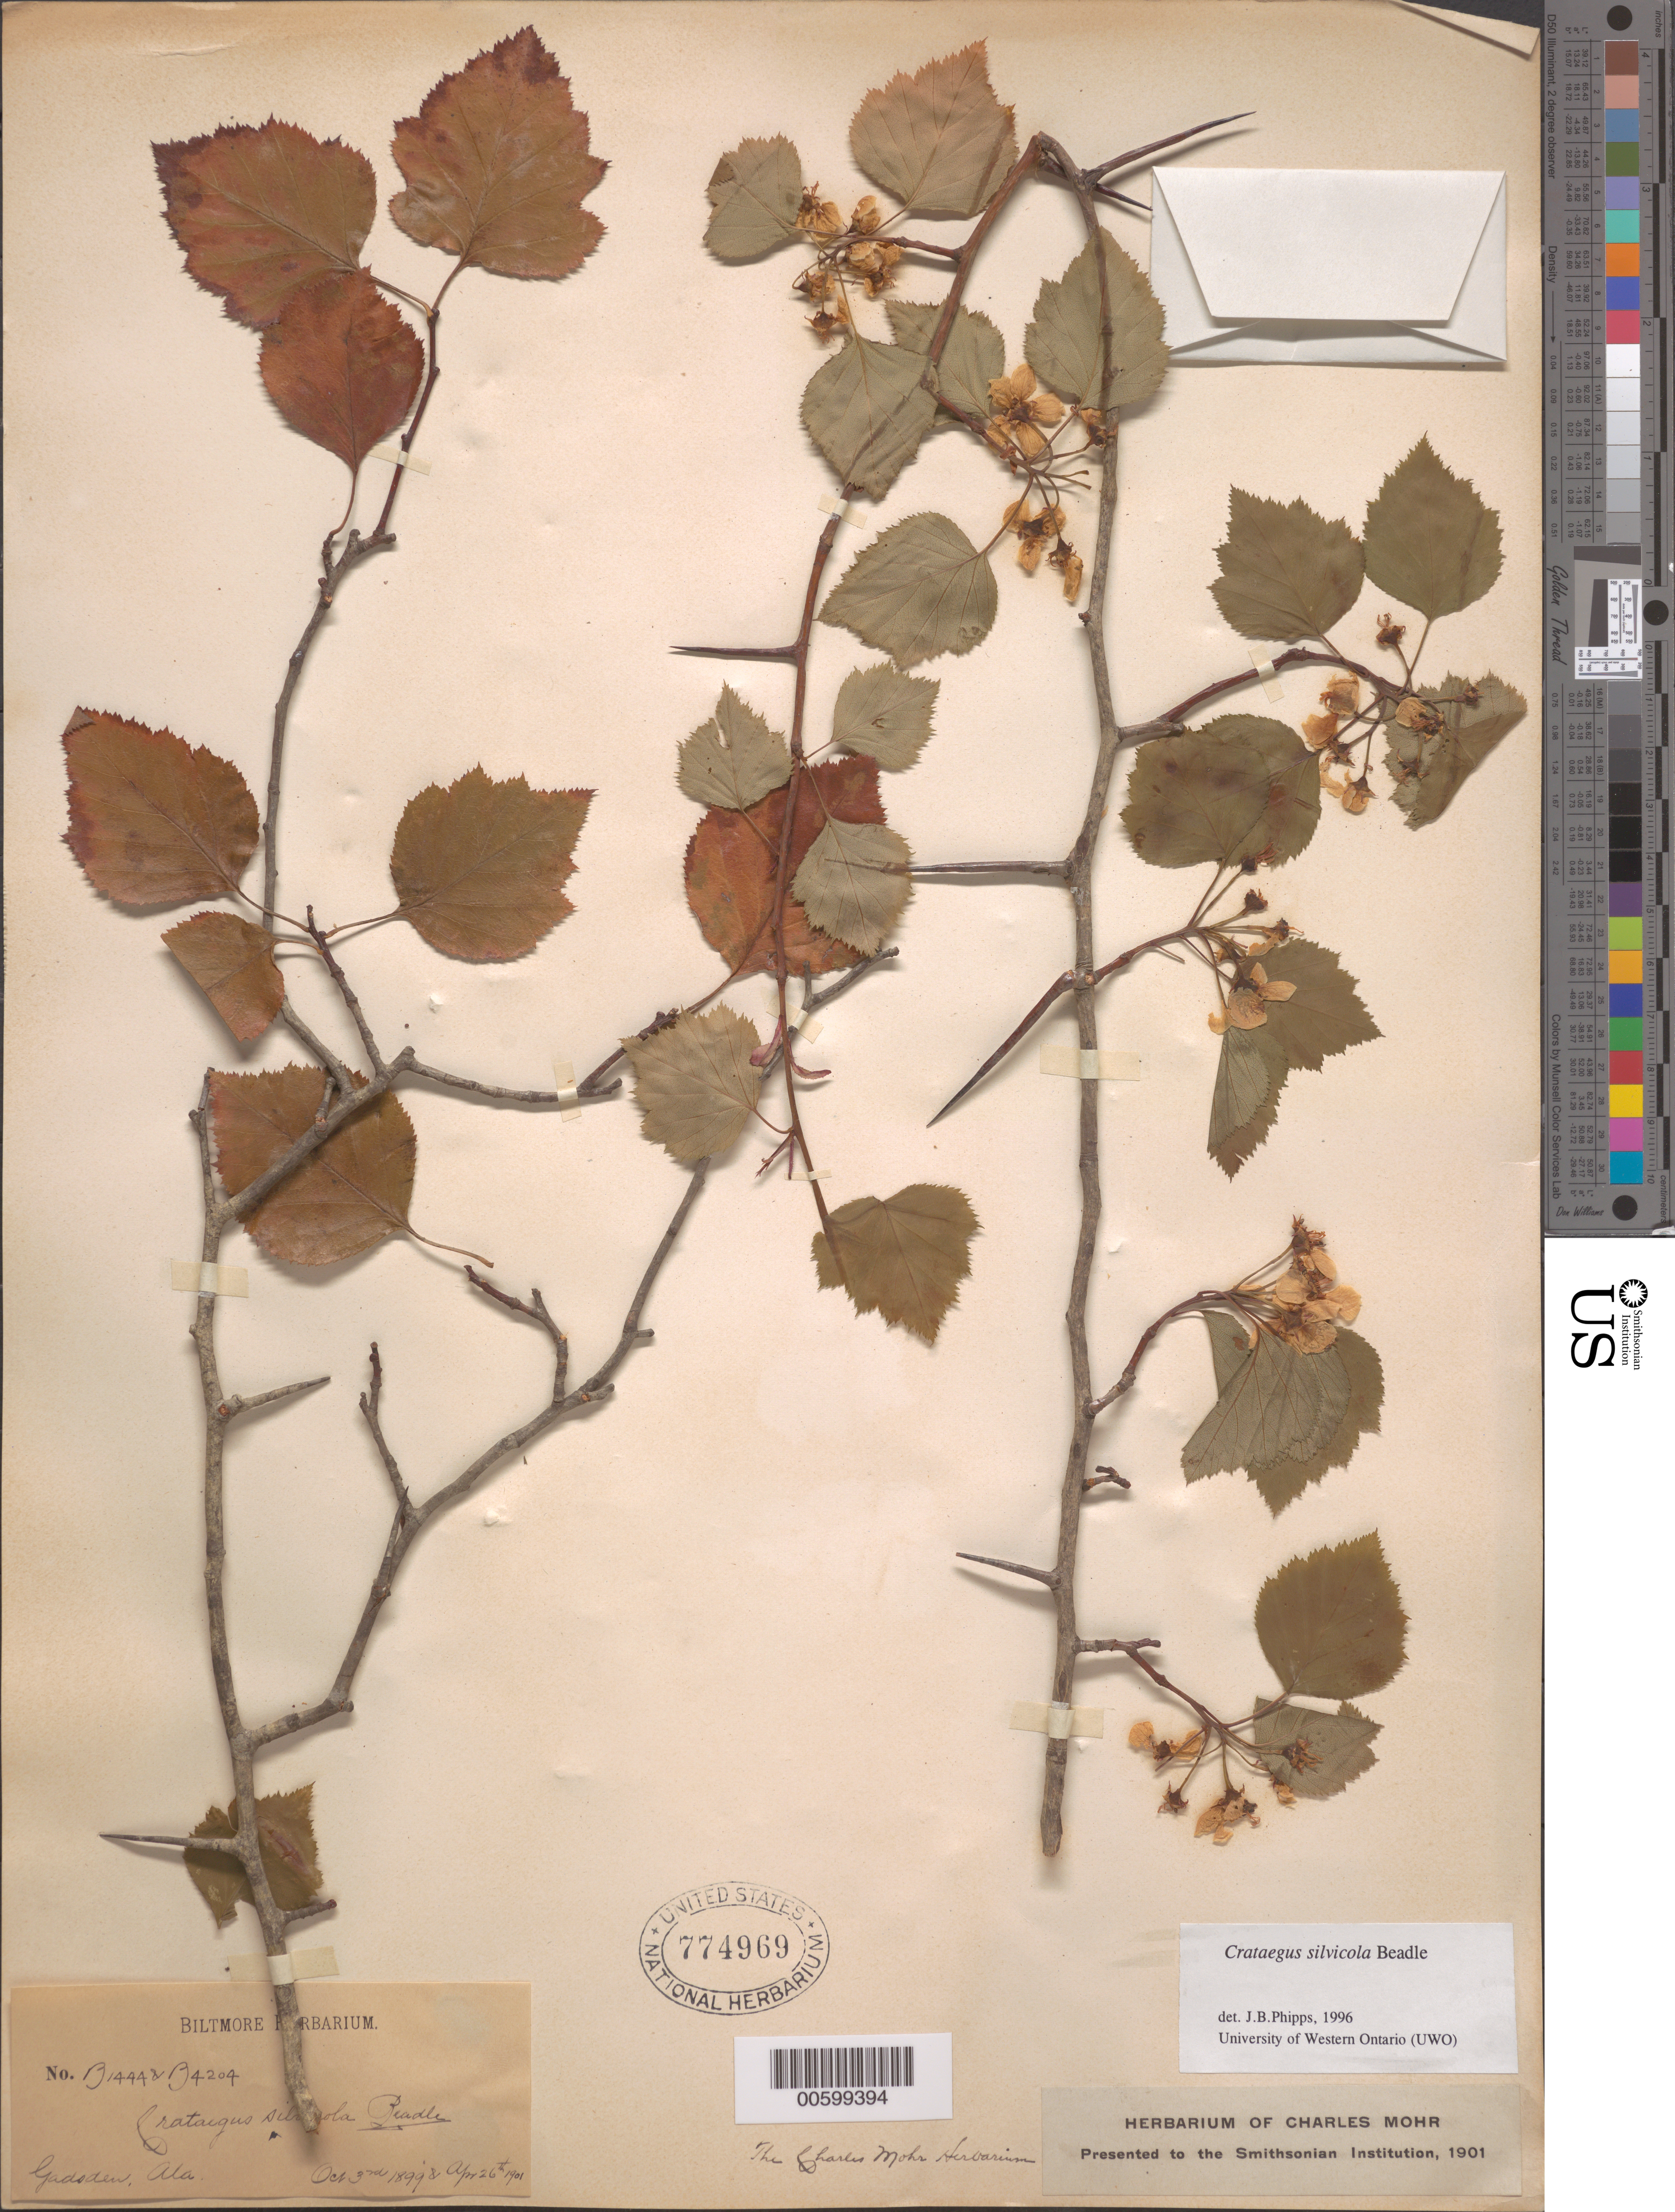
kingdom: Plantae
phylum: Tracheophyta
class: Magnoliopsida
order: Rosales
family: Rosaceae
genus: Crataegus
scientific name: Crataegus iracunda var. silvicola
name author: E.J. Palmer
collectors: ex herb. Biltmore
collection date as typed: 03 Oct 1899 and 26 Apr 1901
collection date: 1899-10-03,1901-04-26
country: United States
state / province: Alabama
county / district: Etowah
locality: Gadsden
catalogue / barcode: US 774969